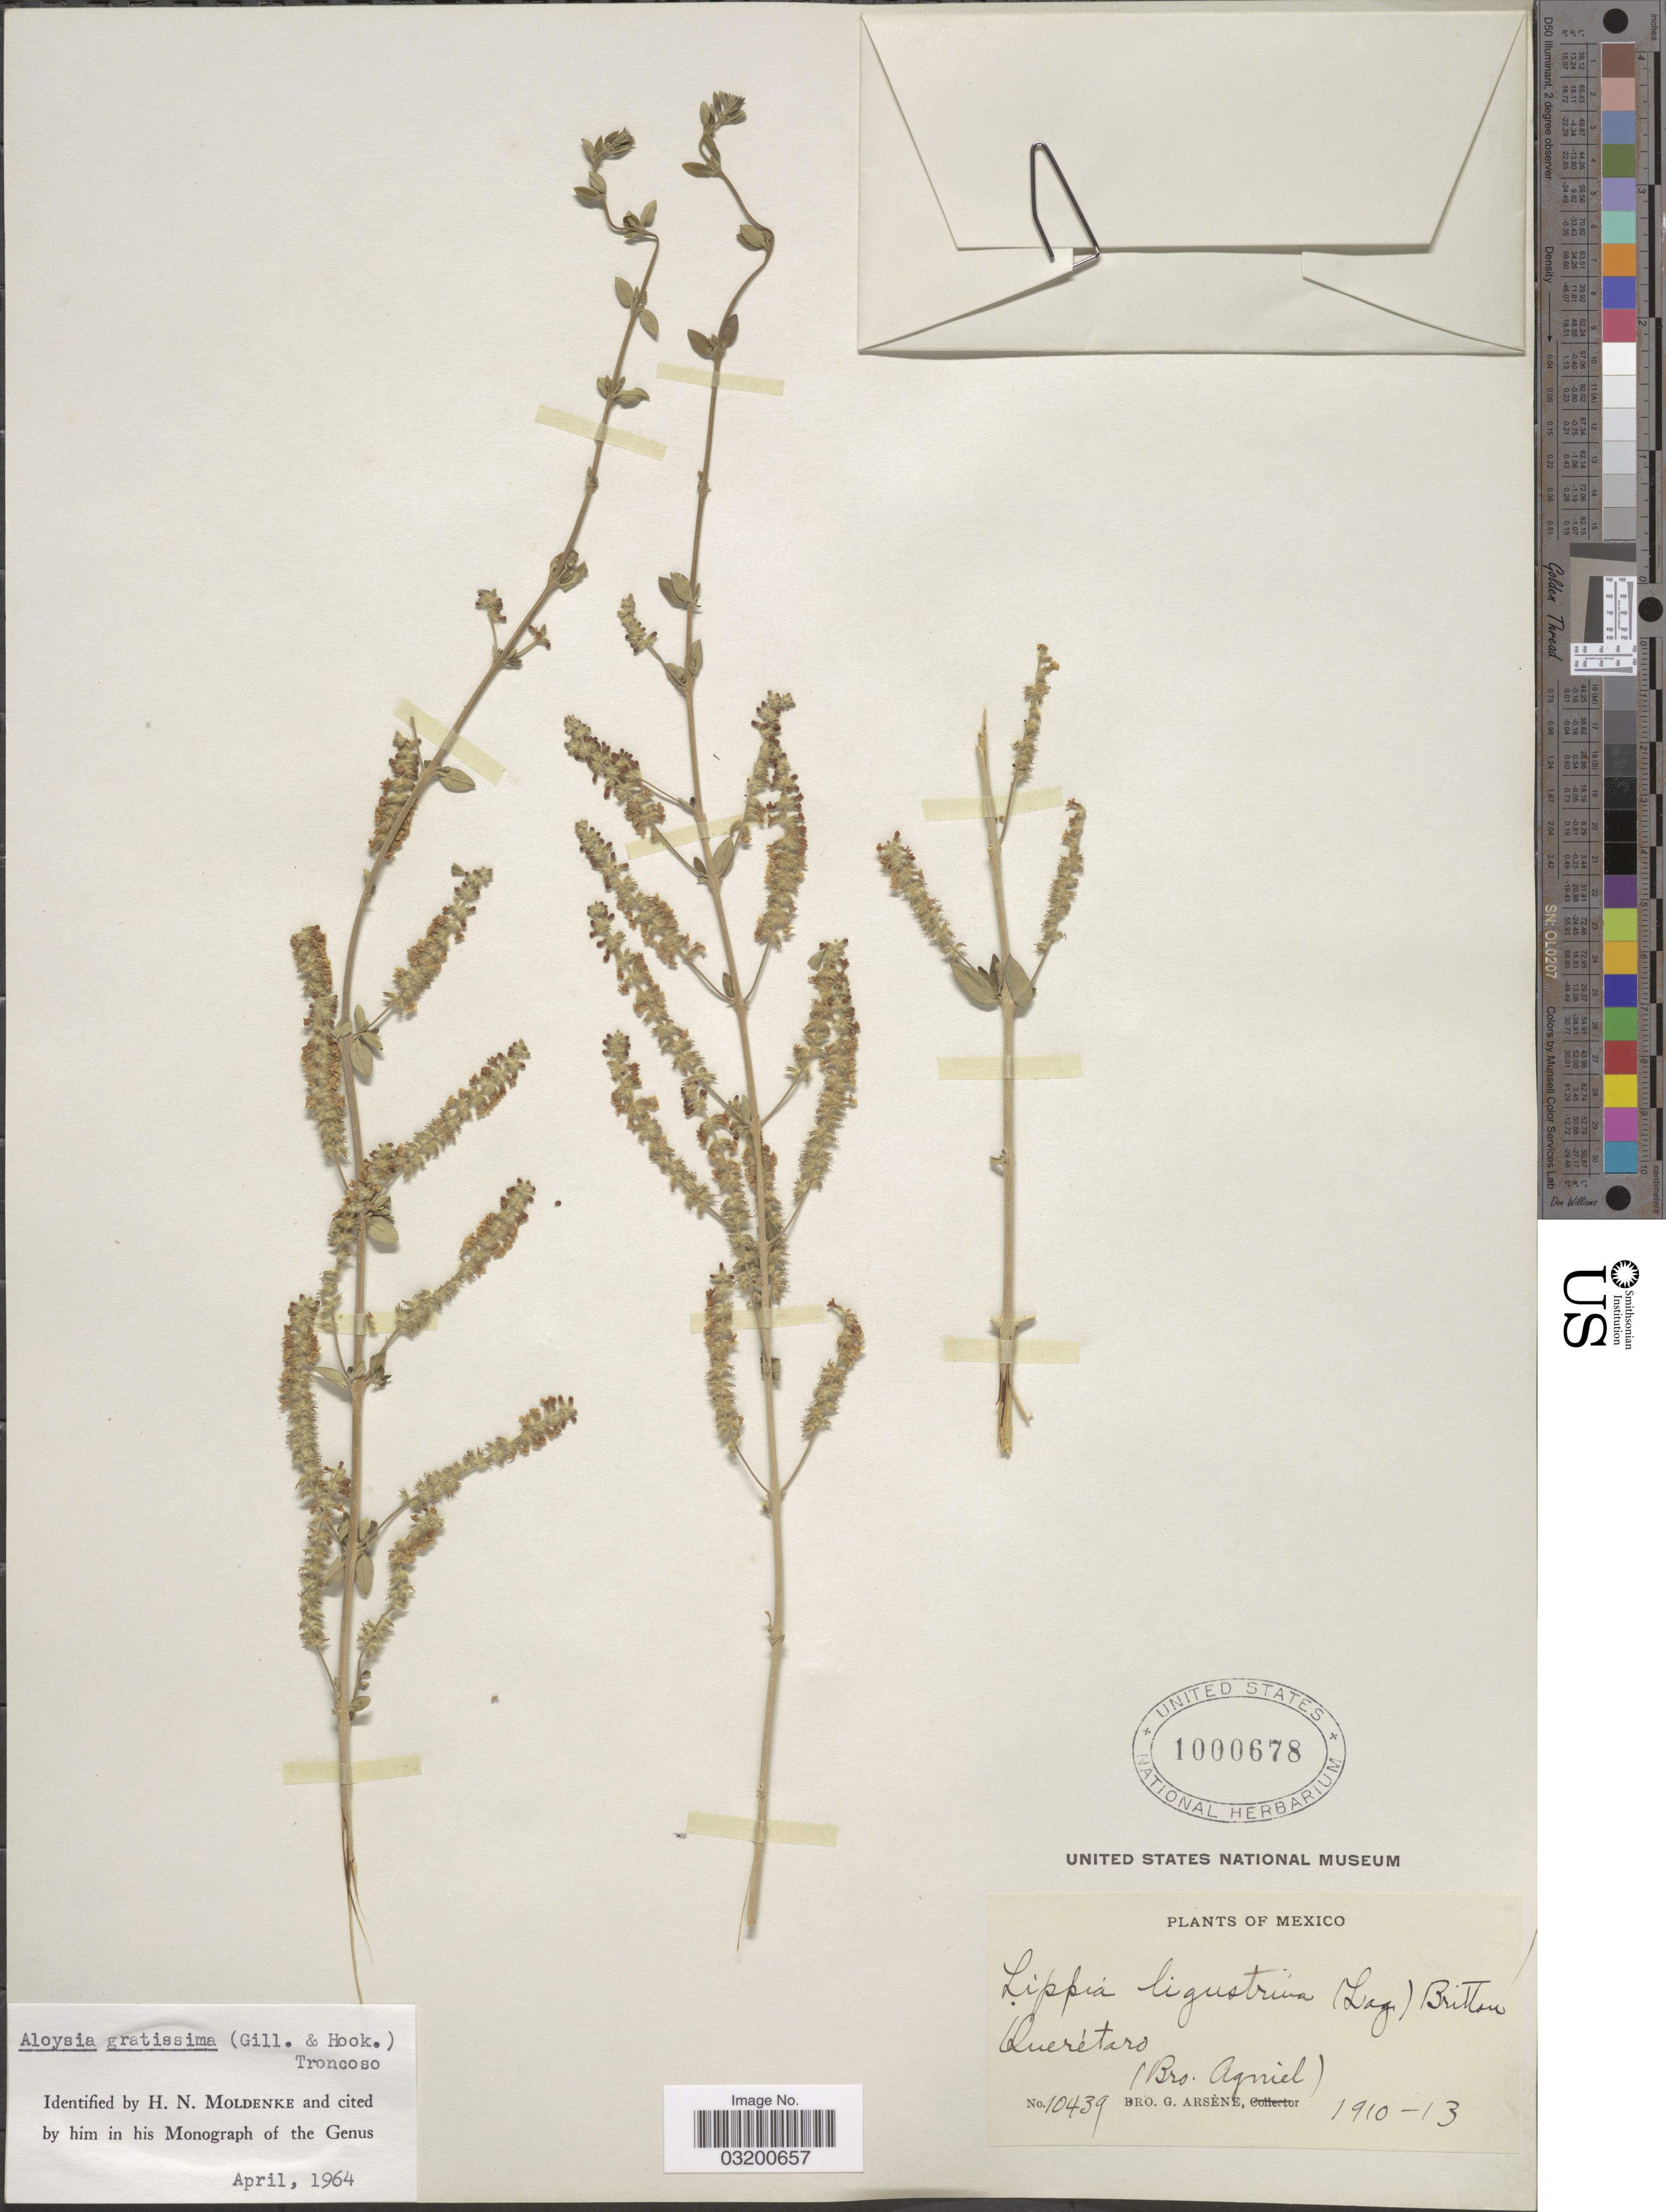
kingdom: Plantae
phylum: Tracheophyta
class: Magnoliopsida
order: Lamiales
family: Verbenaceae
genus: Aloysia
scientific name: Aloysia gratissima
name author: (Gillies & Hook.) Tronc.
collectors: Bro. G. Arsène & Bro. Agniel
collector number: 10439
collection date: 1910/1913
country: Mexico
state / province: Querétaro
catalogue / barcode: US 1000678